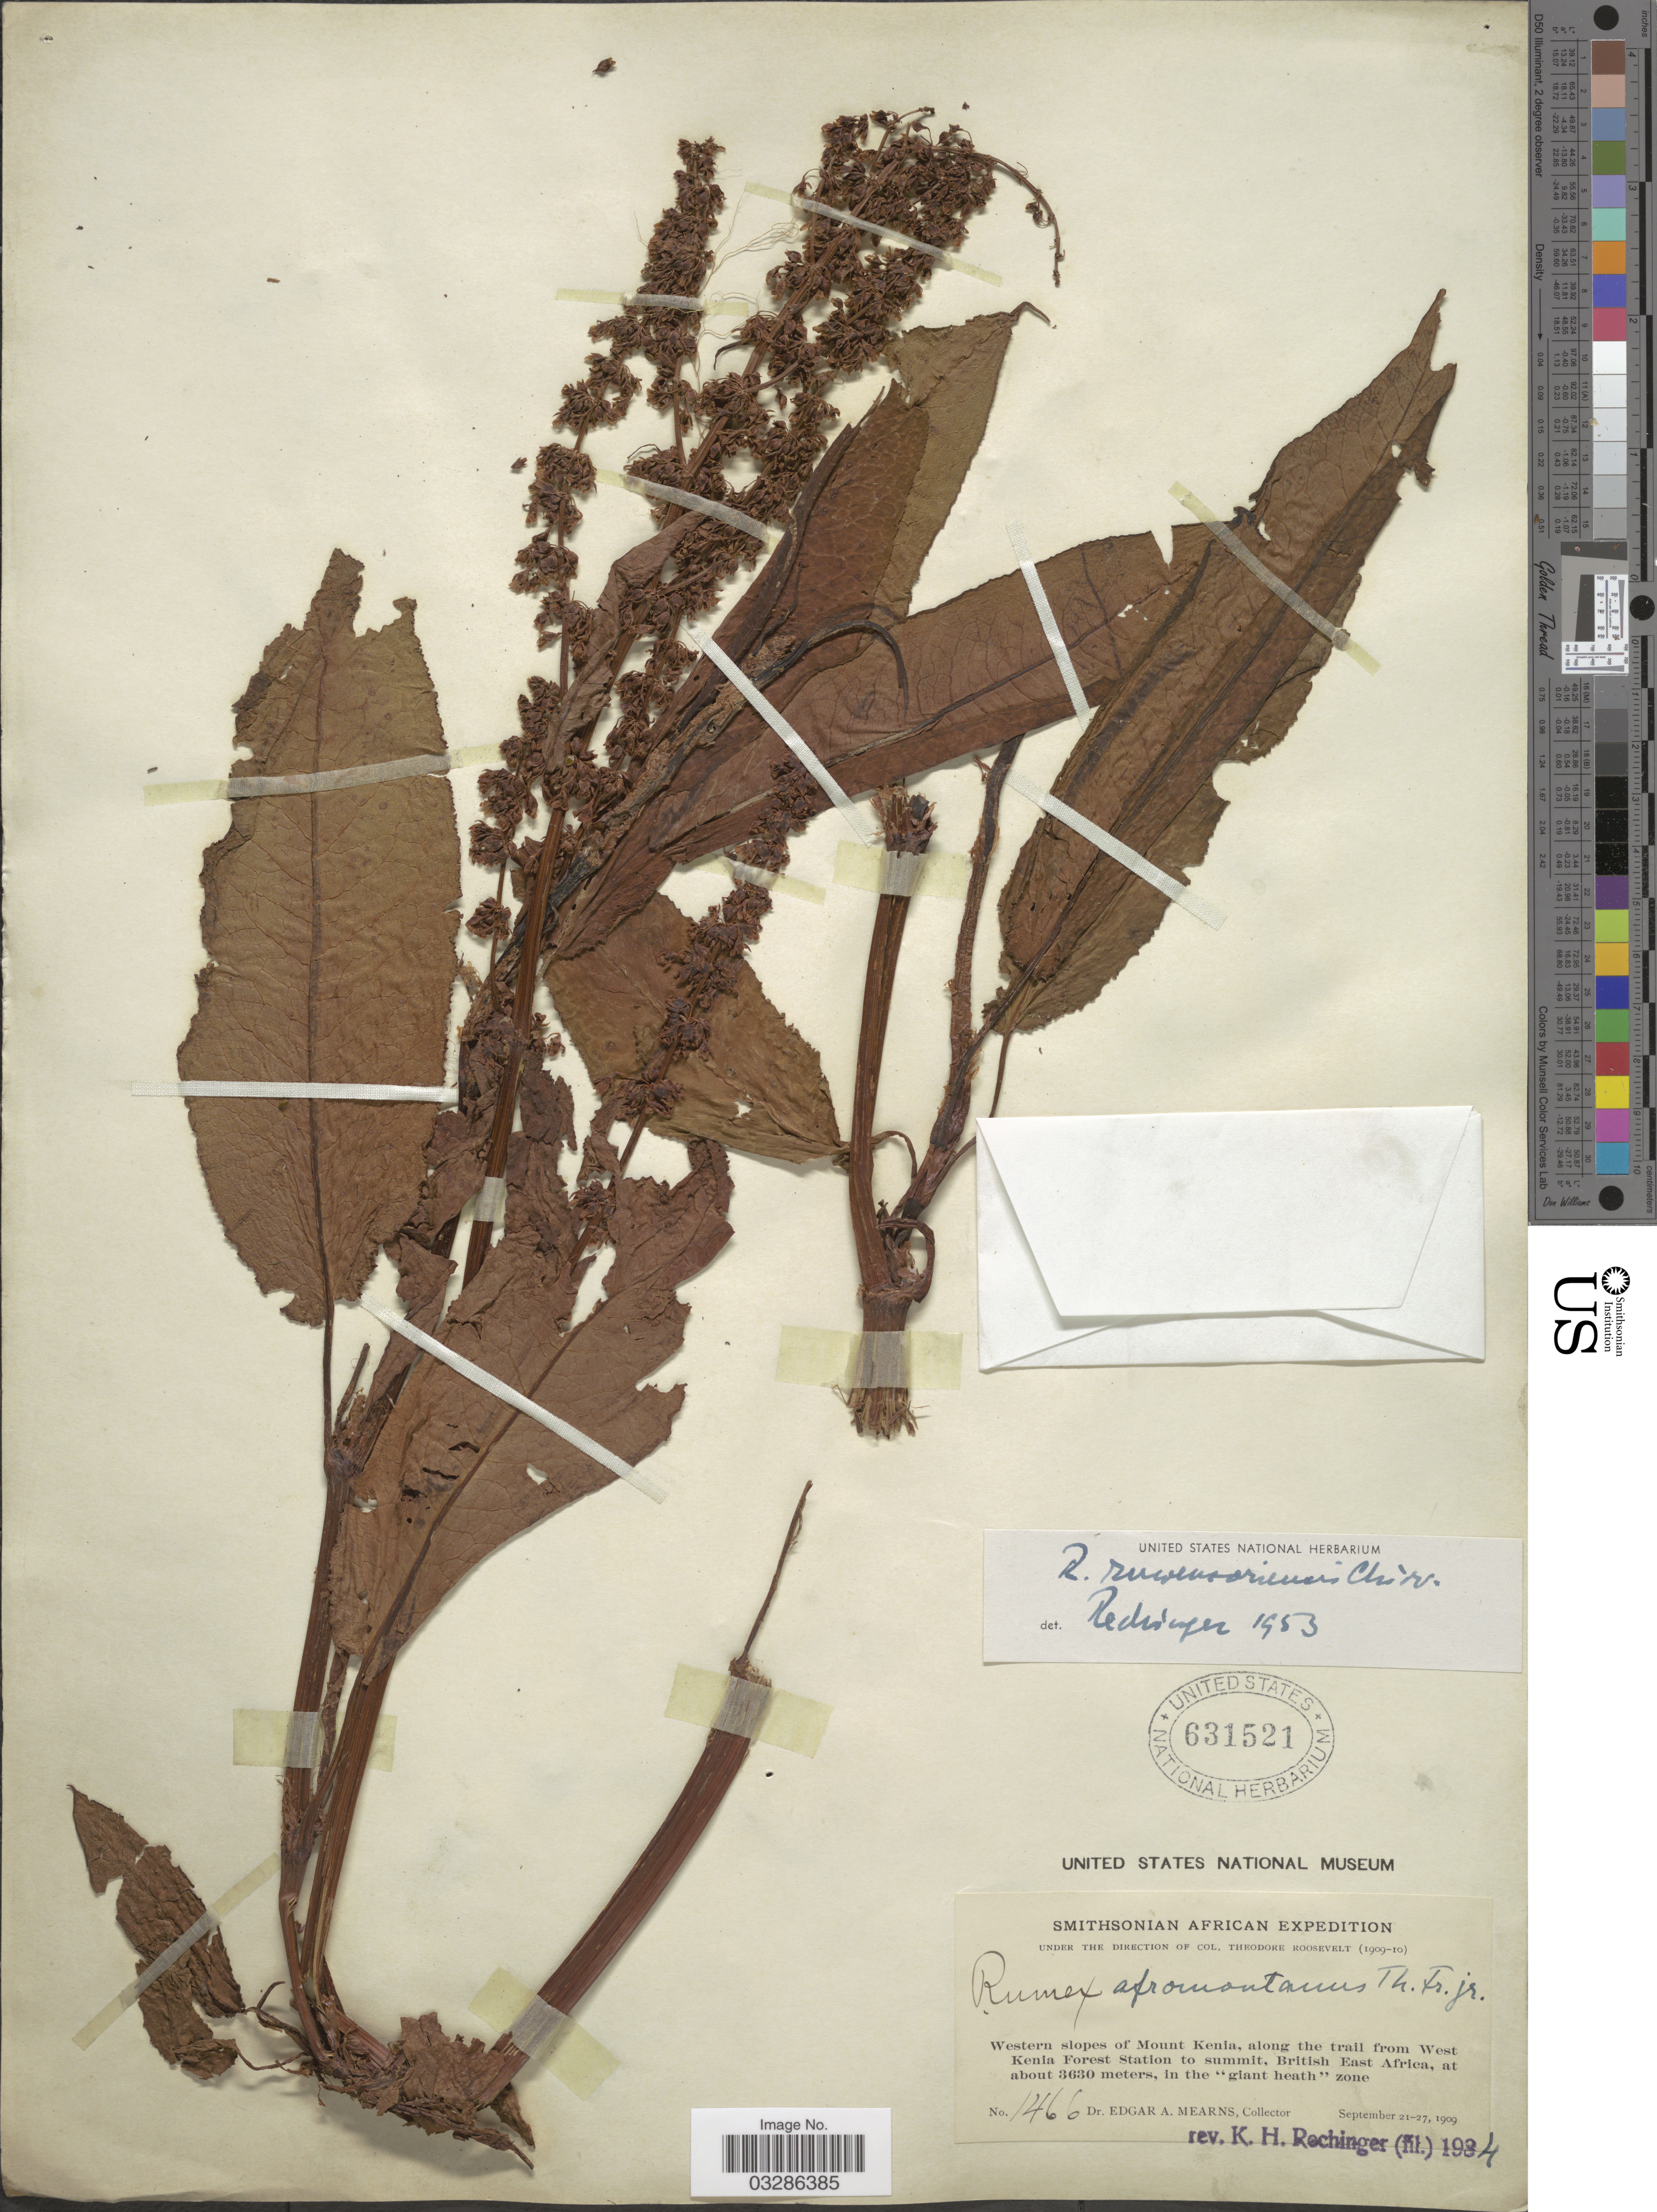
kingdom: Plantae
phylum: Tracheophyta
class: Magnoliopsida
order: Caryophyllales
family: Polygonaceae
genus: Rumex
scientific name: Rumex ruwenzoriensis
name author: Chiov.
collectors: E. A. Mearns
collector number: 1466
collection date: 1909-09-21/1909-09-27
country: Kenya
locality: Western slopes of Mount Kenia, along the trail from West Kenia Forest Station to summit, British East Africa.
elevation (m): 3630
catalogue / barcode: US 631521